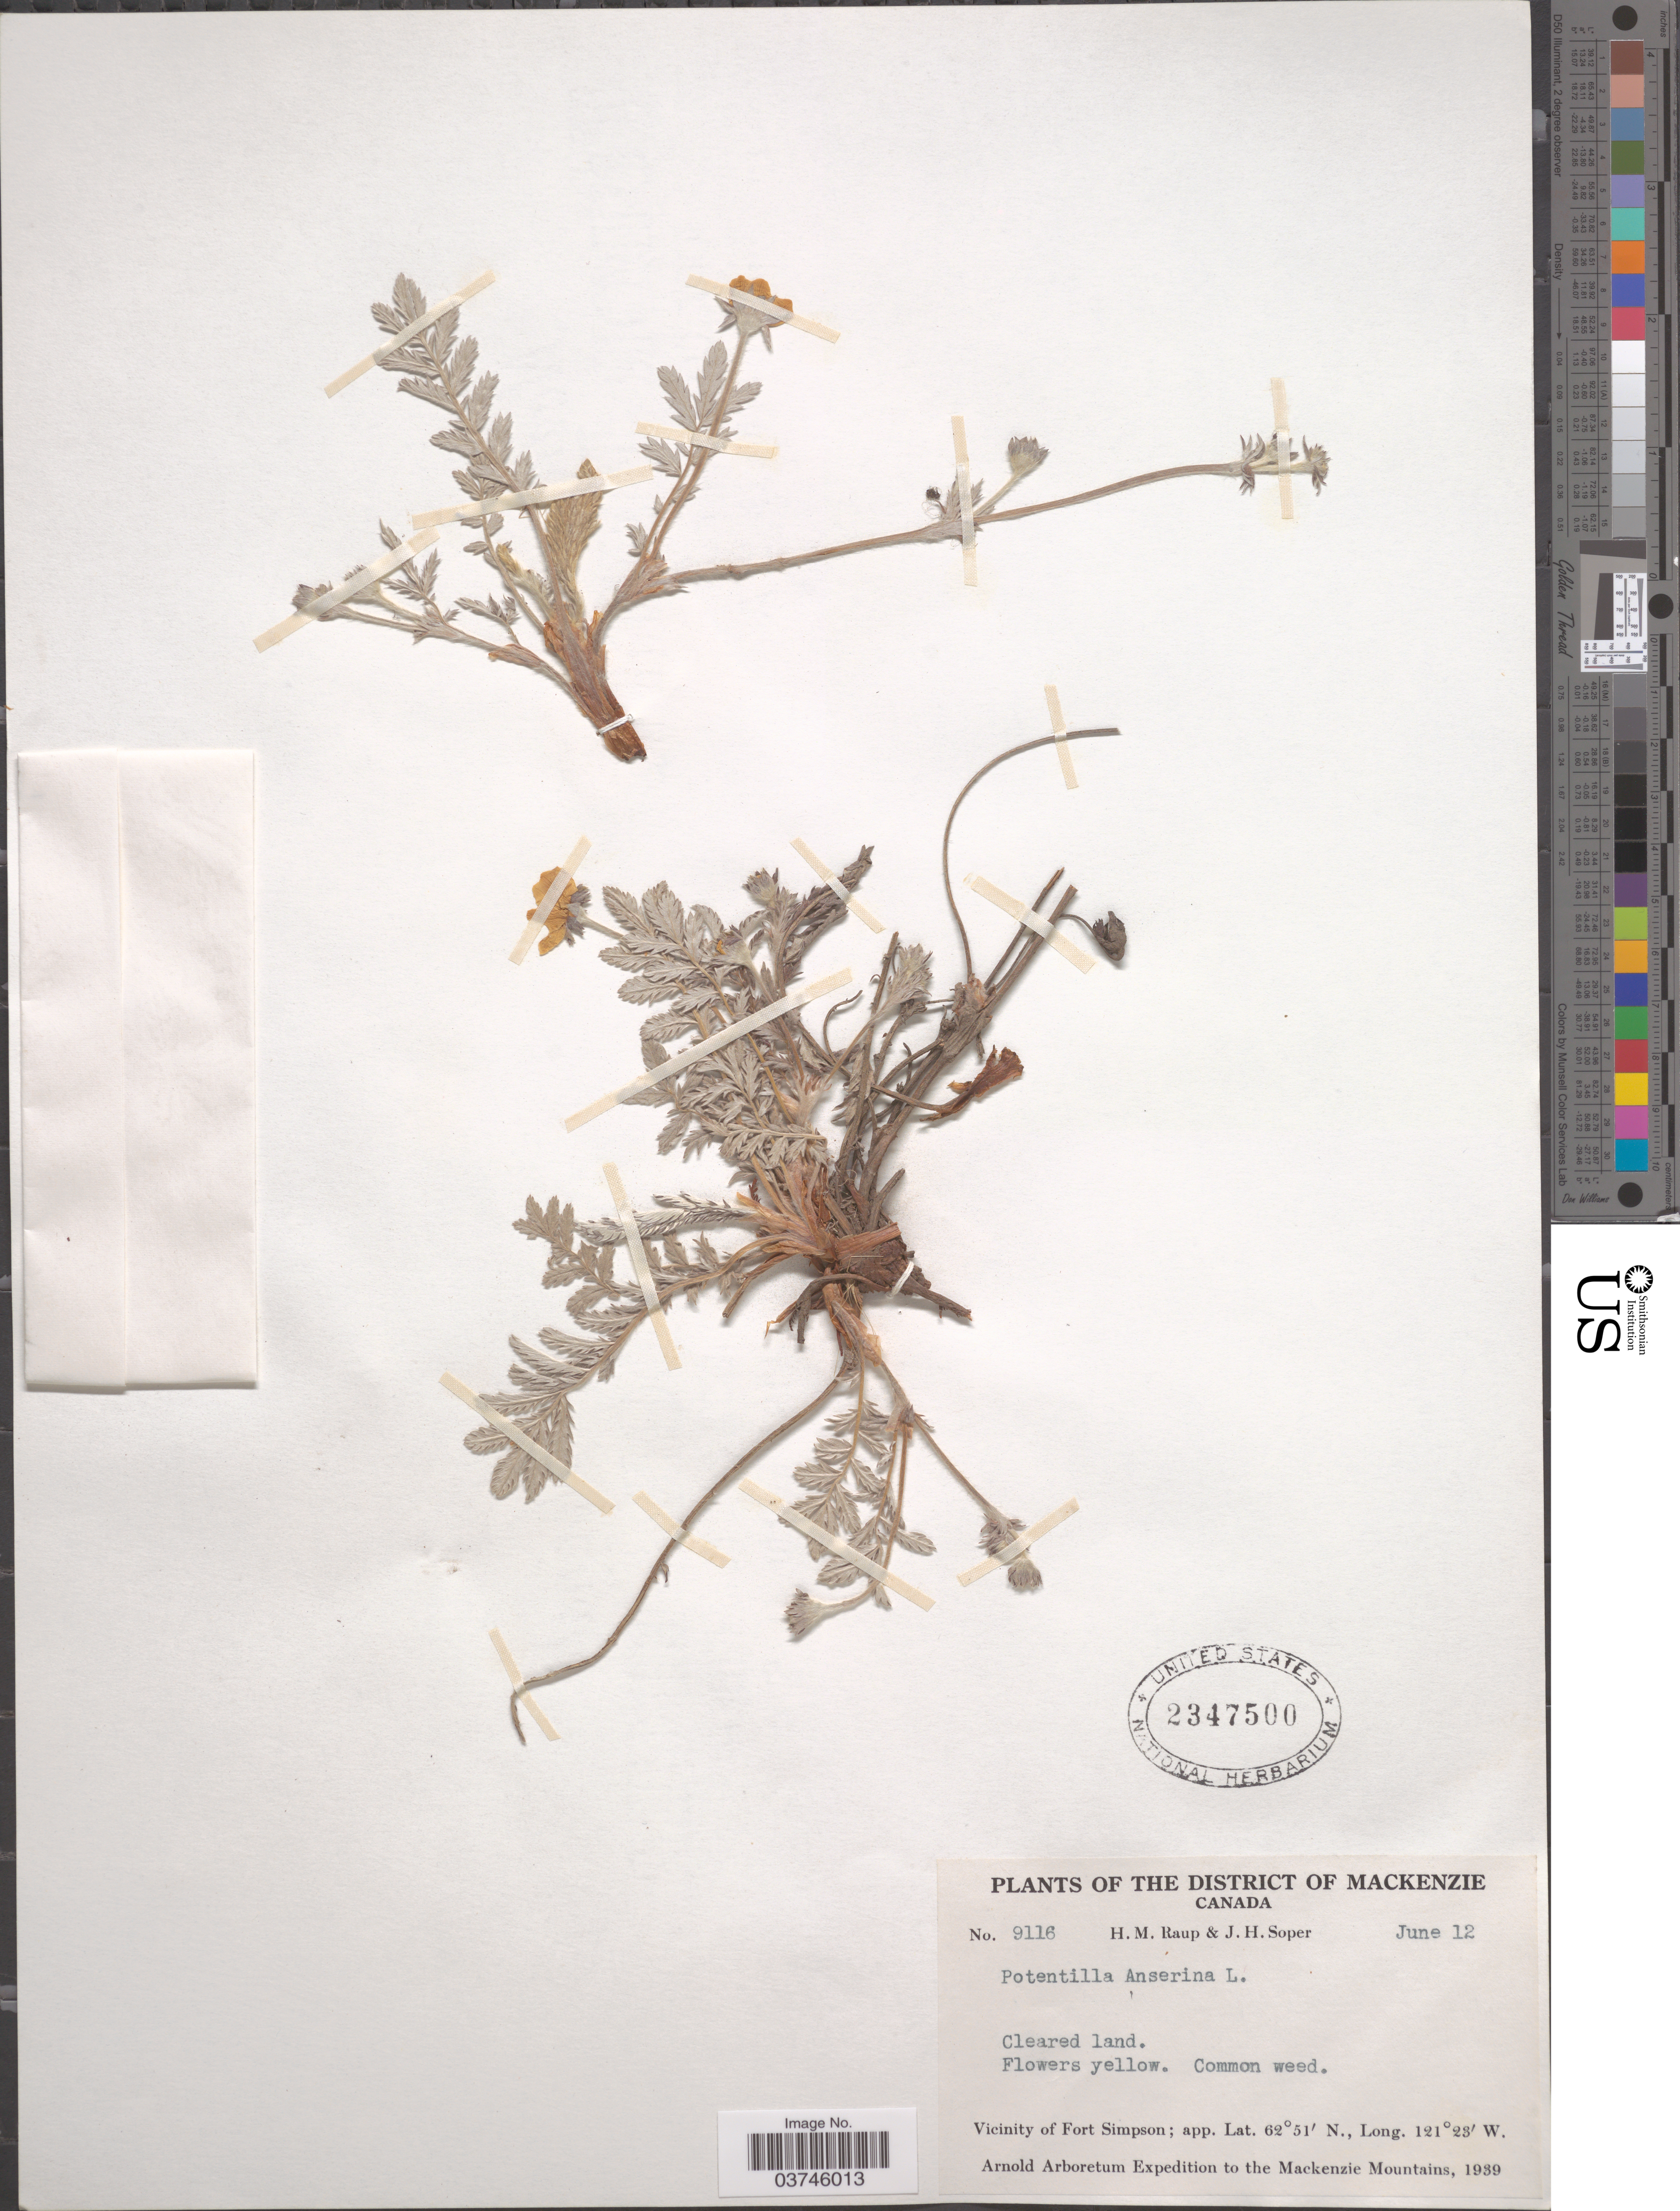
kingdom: Plantae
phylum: Tracheophyta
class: Magnoliopsida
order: Rosales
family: Rosaceae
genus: Argentina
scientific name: Argentina anserina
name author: (L.) Rydb.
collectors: H. Raup & J. H. Soper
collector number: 9116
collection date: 1939-06-12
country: Canada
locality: The District of Mackenzie. Vicinity of Fort Simpson. Mackenzie Mountains.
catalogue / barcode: US 2347500